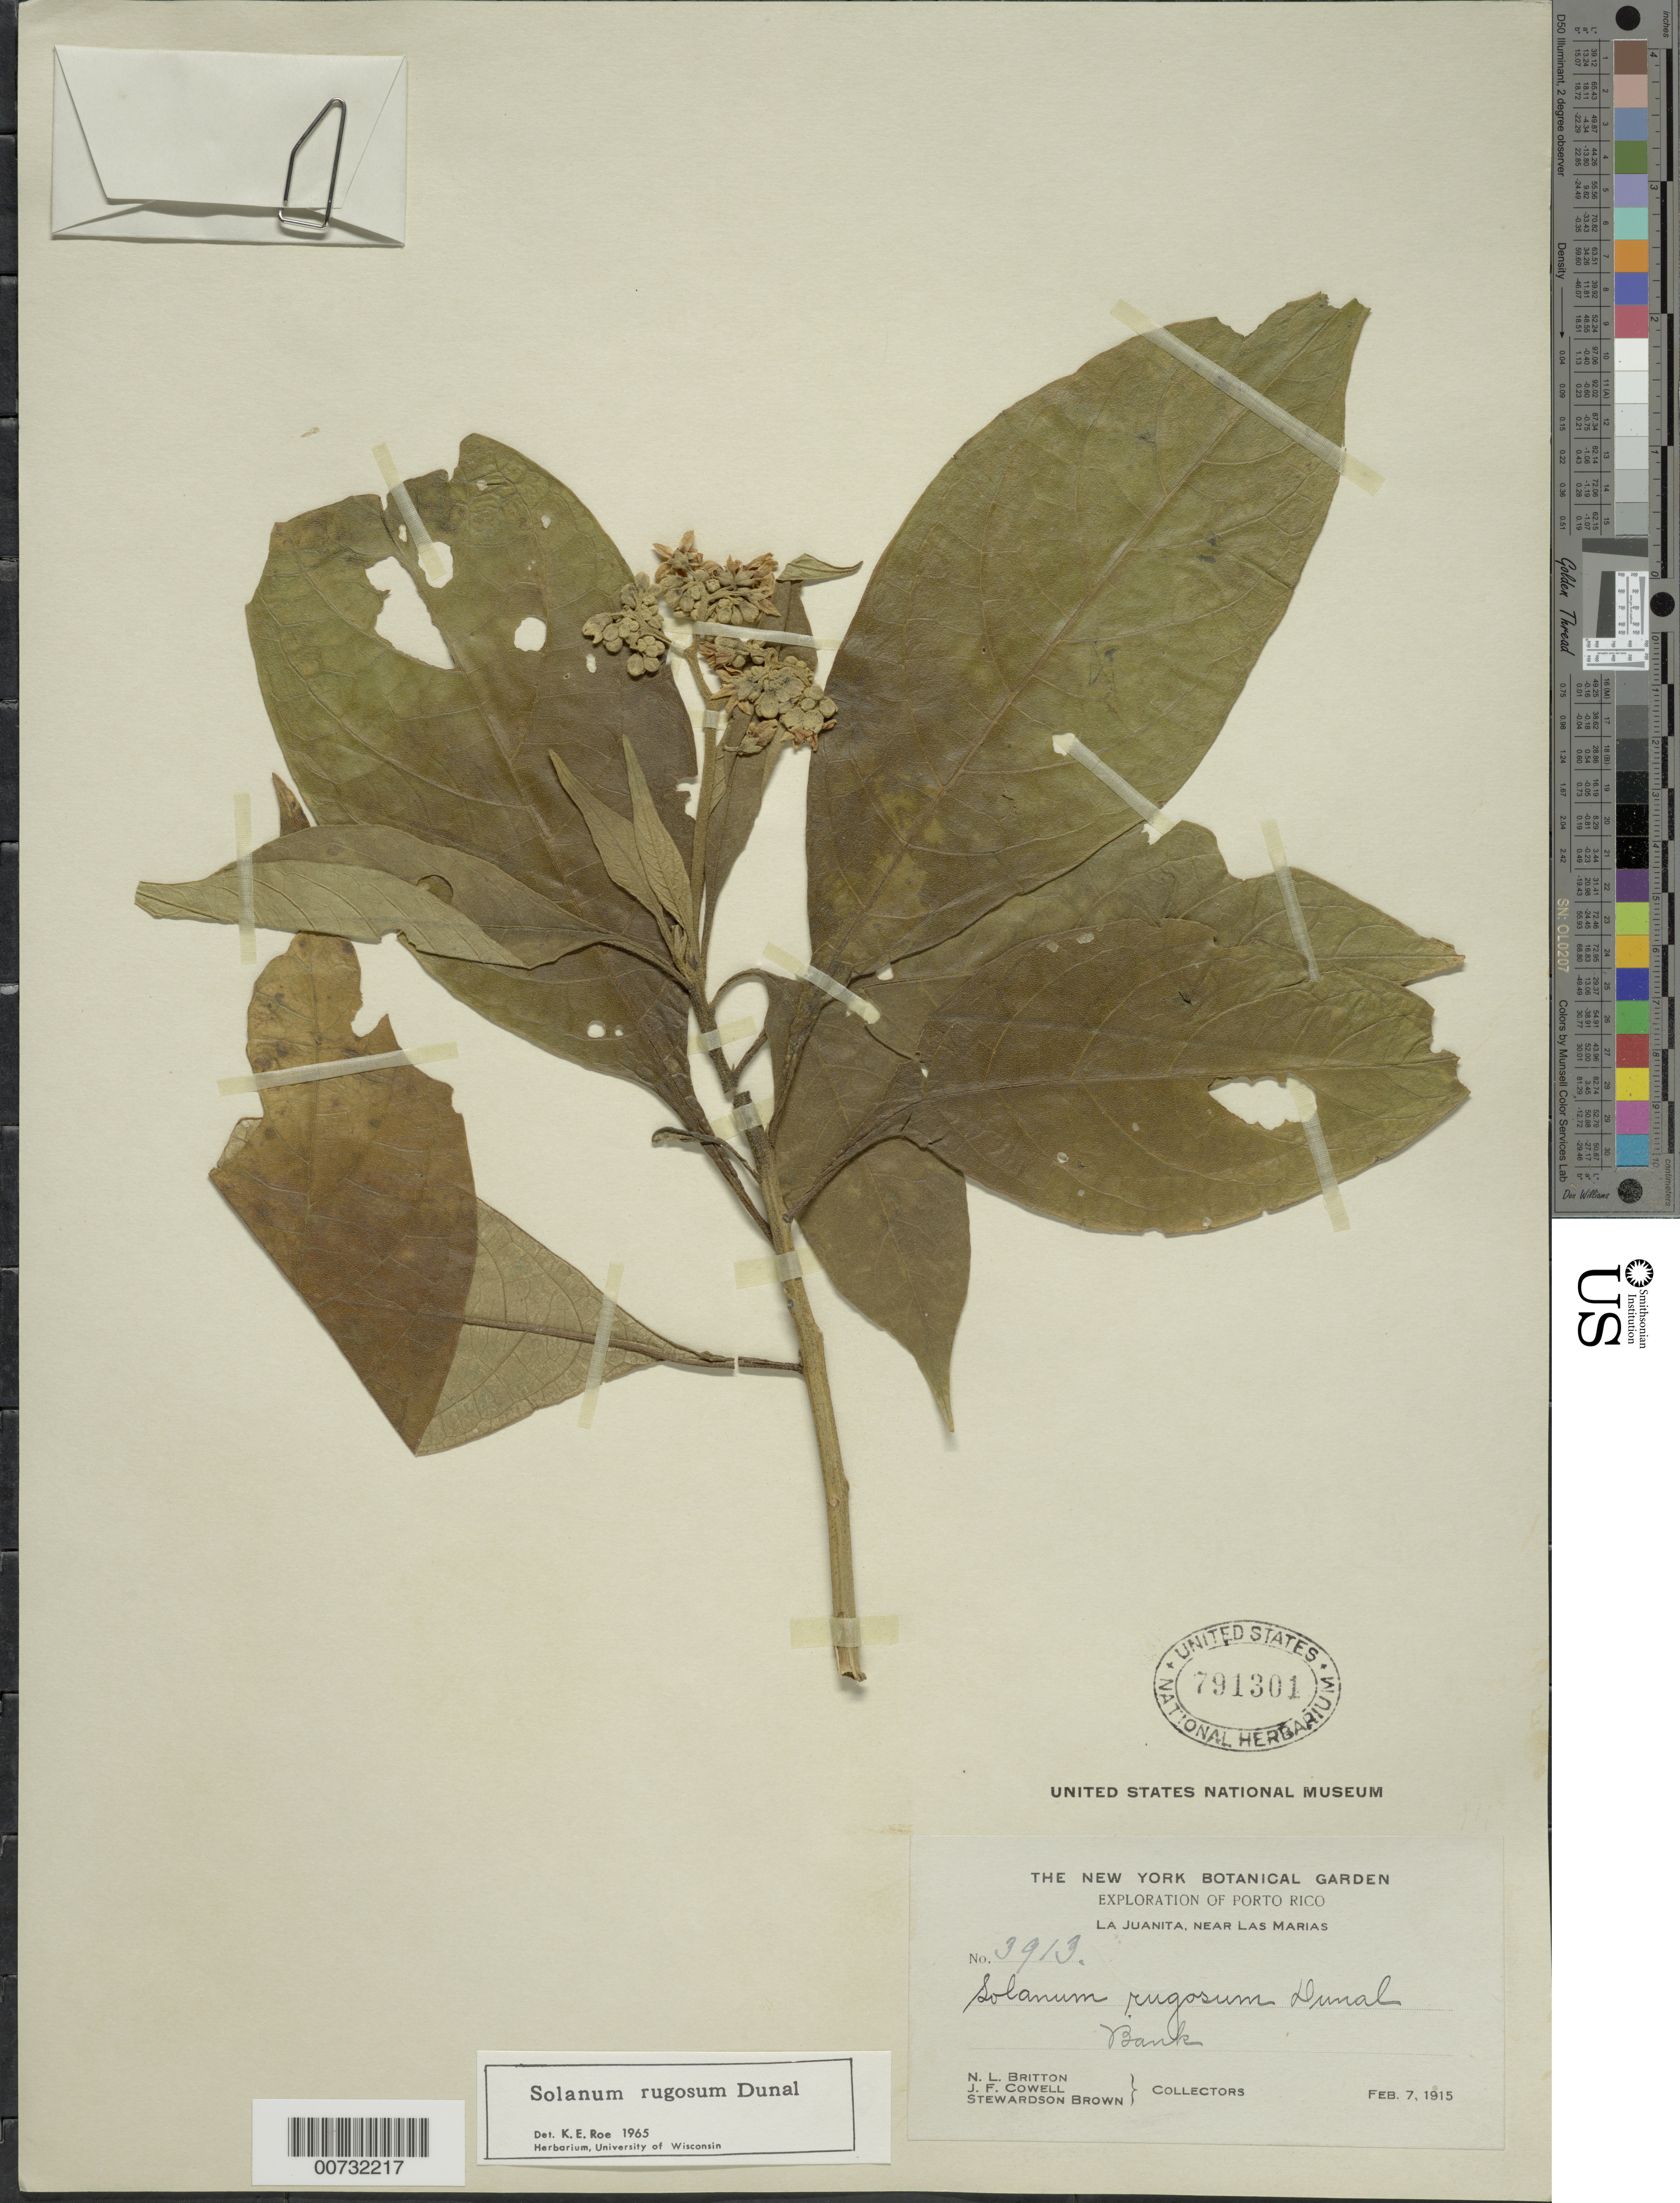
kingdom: Plantae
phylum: Tracheophyta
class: Magnoliopsida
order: Solanales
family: Solanaceae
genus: Solanum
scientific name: Solanum rugosum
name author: Dunal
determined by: Roe, K. E.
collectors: N. Britton, J. F. Cowell & S. Brown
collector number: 3913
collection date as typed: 07 Feb 1915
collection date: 1915-02-07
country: Puerto Rico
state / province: Las Marías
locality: La Juanita, near Las Marias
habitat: Bank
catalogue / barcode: US 791301